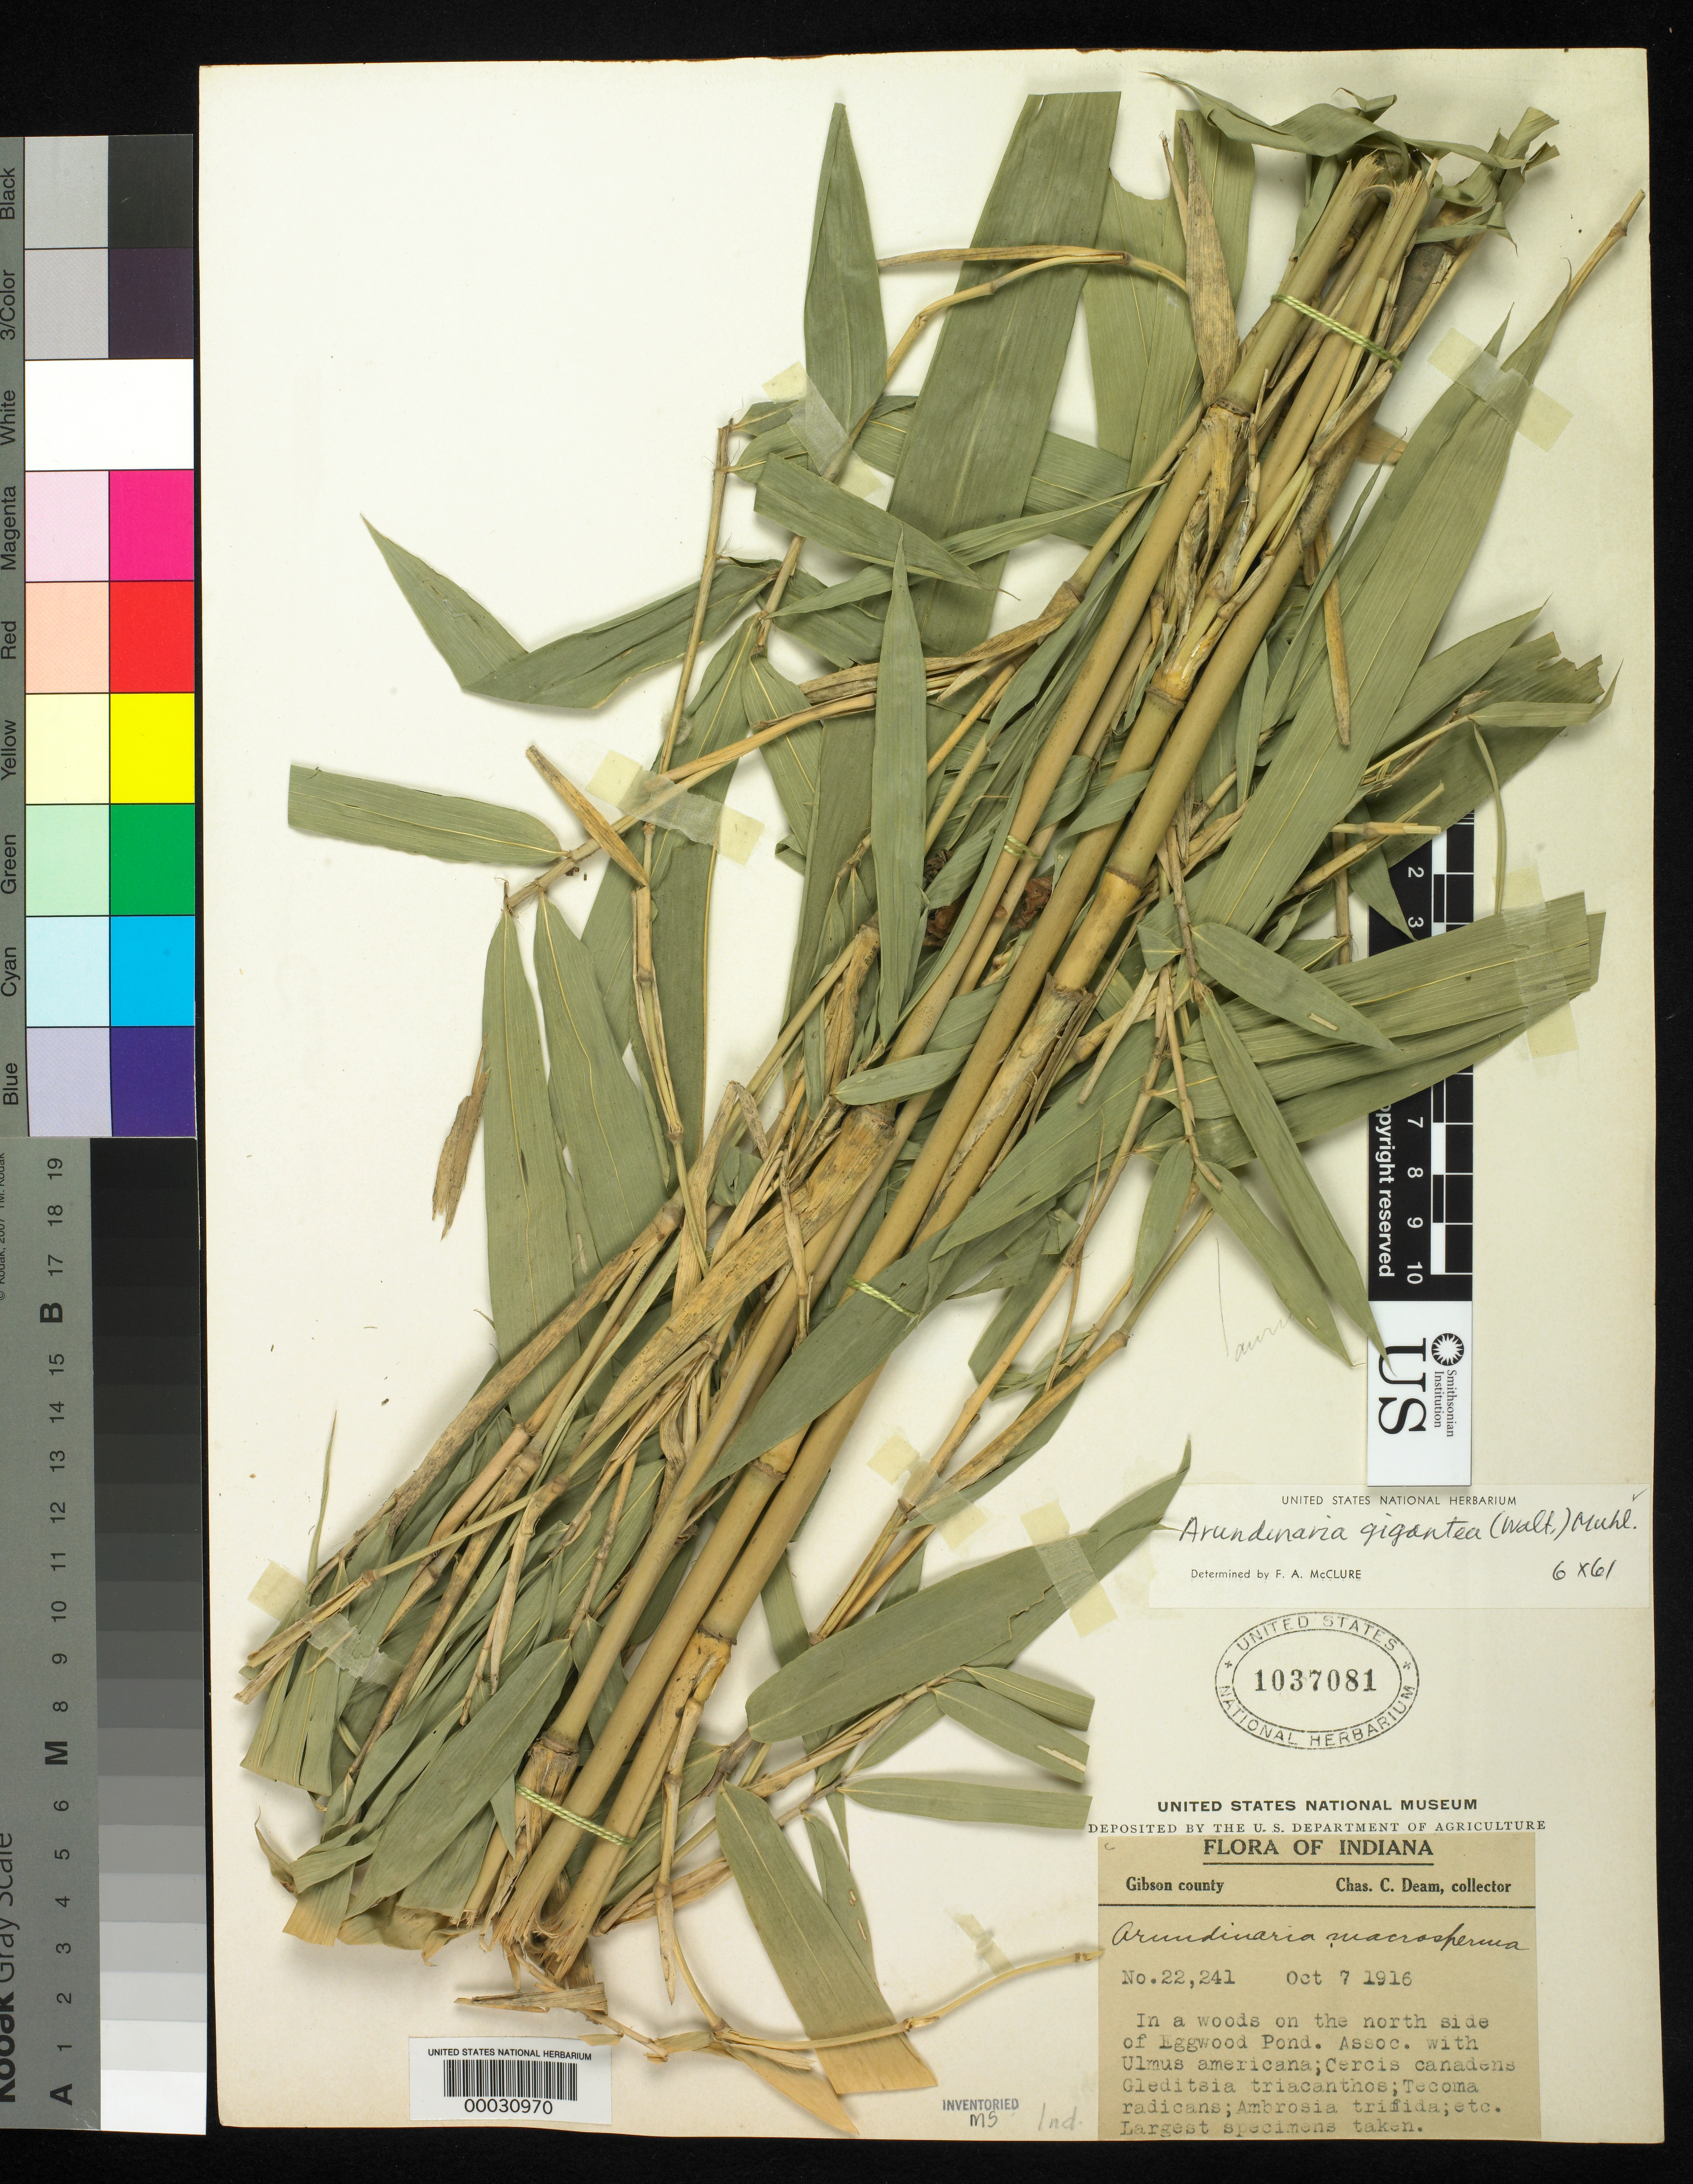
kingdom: Plantae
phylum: Tracheophyta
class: Liliopsida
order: Poales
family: Poaceae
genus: Arundinaria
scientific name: Arundinaria gigantea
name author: (Walter) Muhl.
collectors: C. C. Deam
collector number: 22241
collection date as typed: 07 Oct 1916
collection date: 1916-10-07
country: United States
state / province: Indiana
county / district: Gibson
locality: Eggwood pond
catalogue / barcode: US 1037081